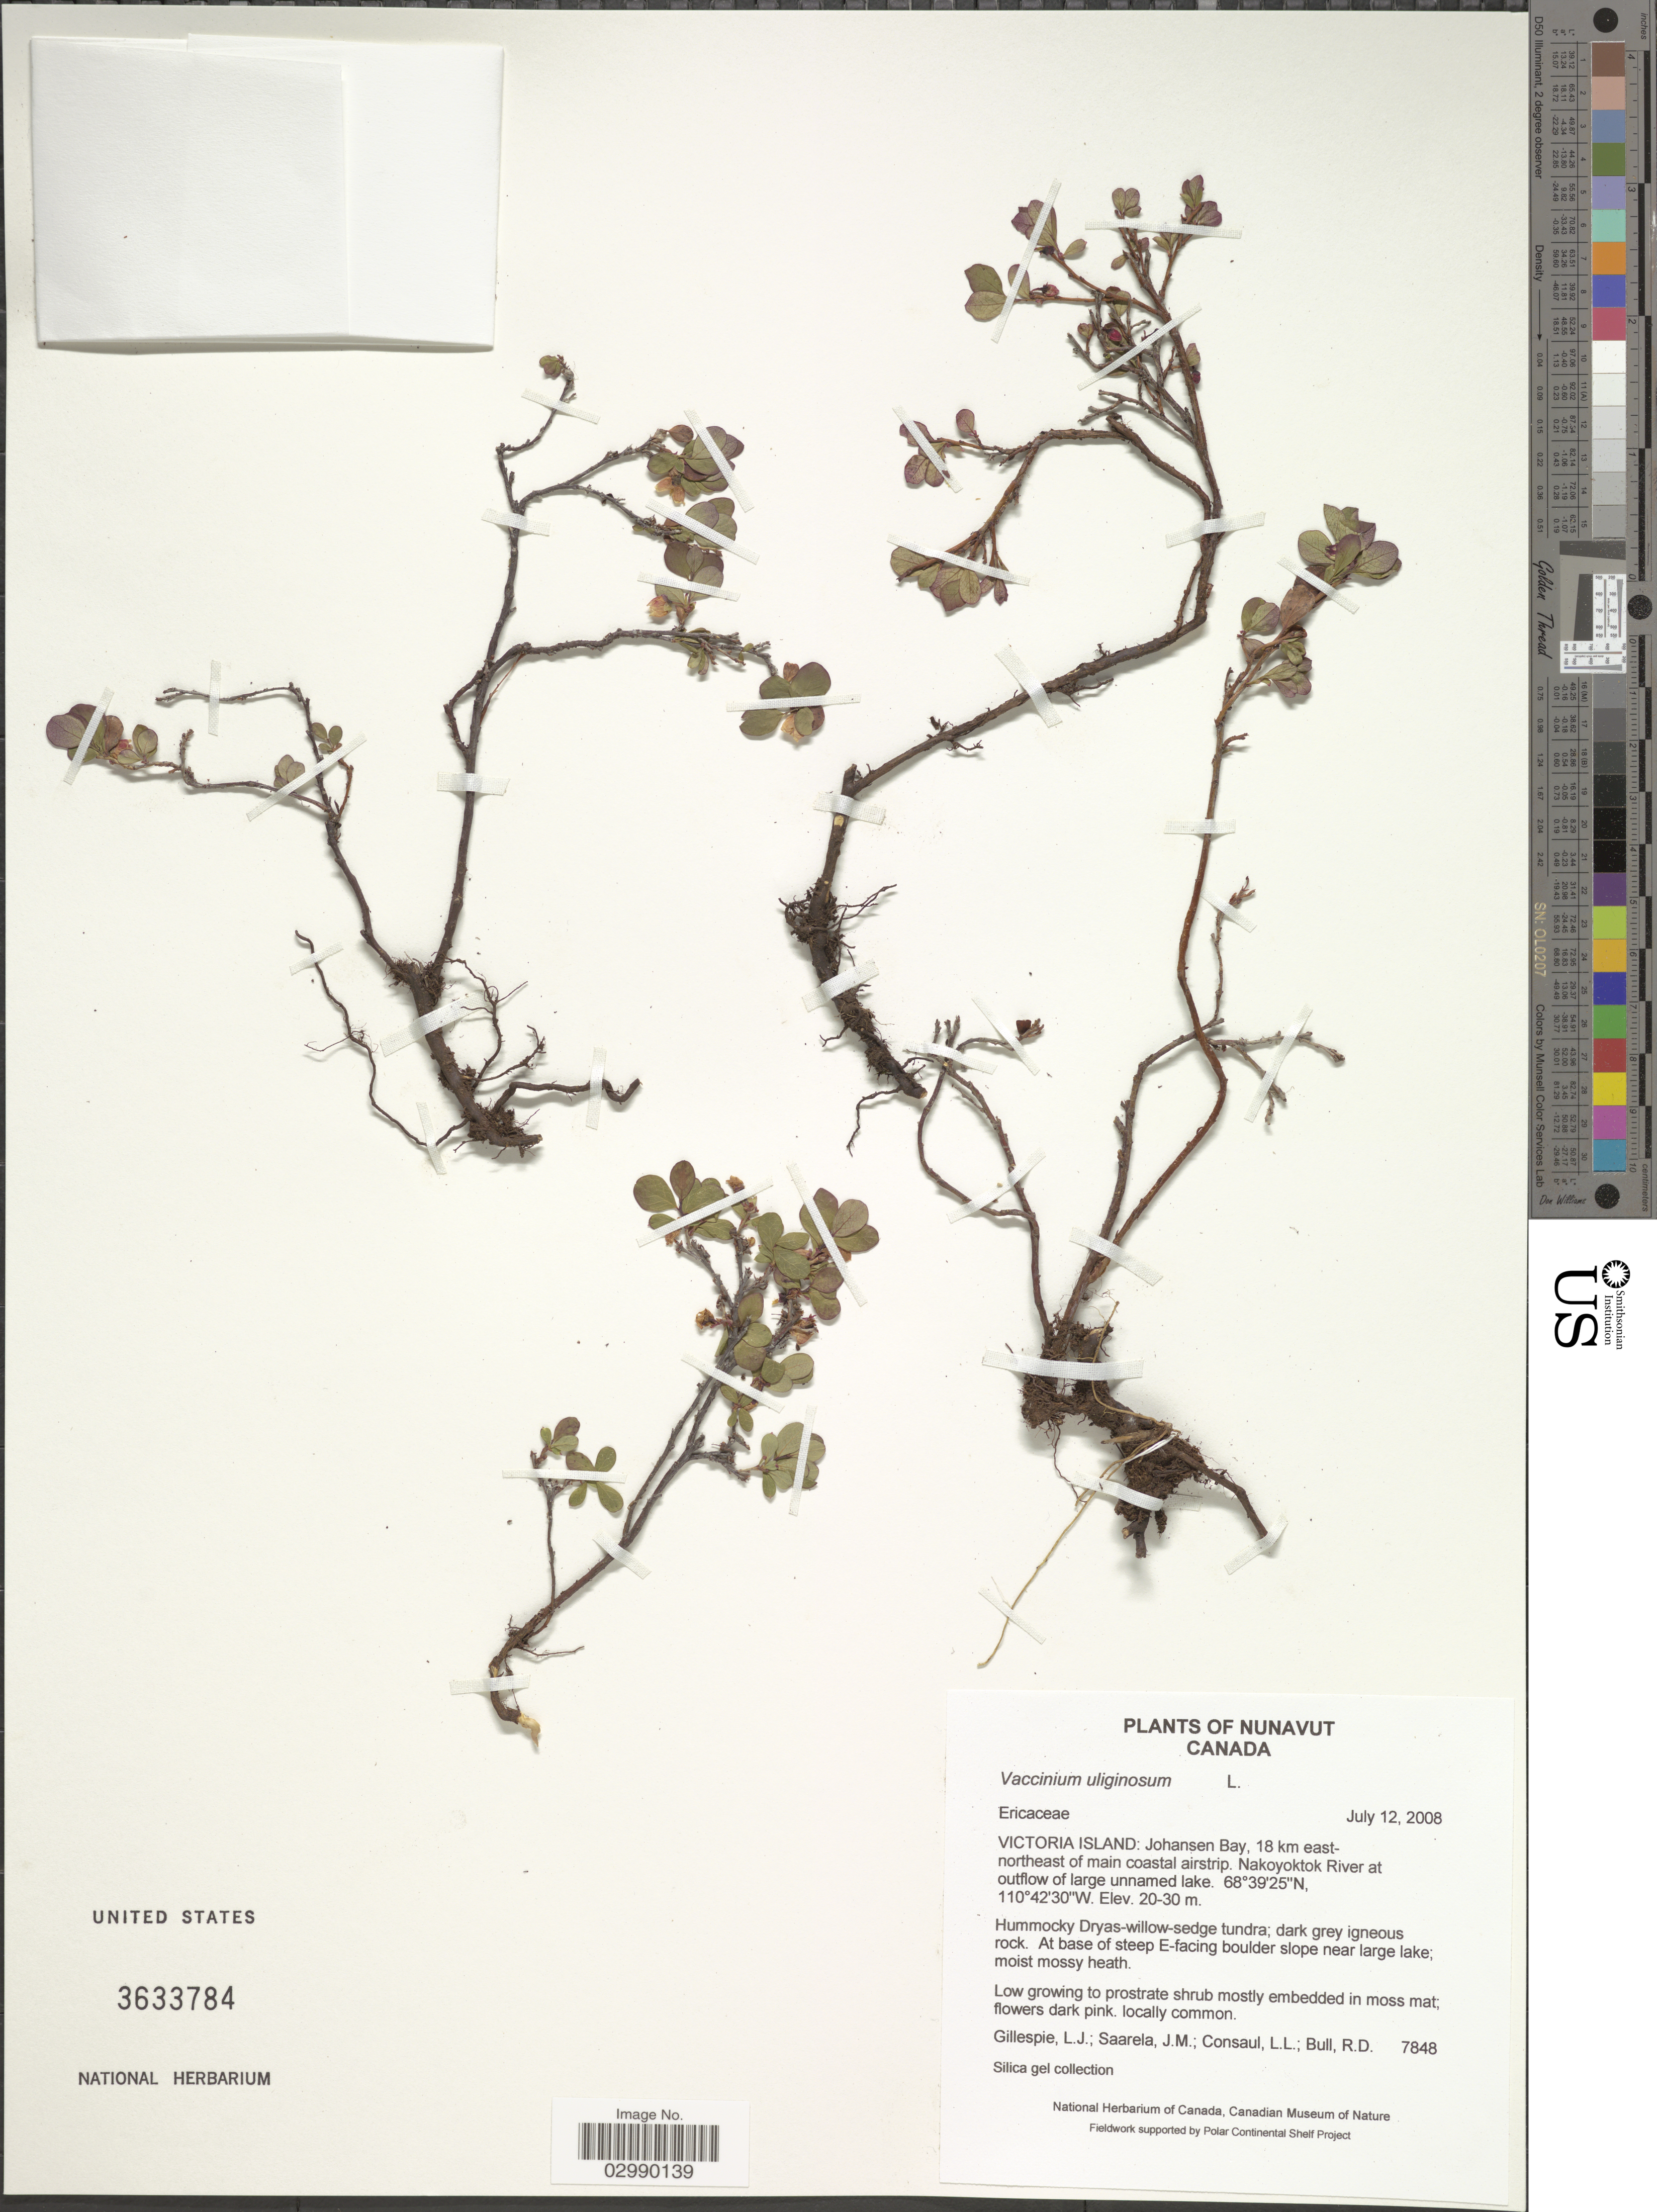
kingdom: Plantae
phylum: Tracheophyta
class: Magnoliopsida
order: Ericales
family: Ericaceae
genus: Vaccinium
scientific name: Vaccinium uliginosum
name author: L.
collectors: L. Gillespie, J. Saarela, L. Consaul & R. Bull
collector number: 7848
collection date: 2008-07-12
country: Canada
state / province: Nunavut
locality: Victoria Island: Johansen Bay, 18 km east-northeast of main coastal airstrip, Nakoyotok River at outflow of large unnamed lake.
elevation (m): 20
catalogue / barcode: US 3633784